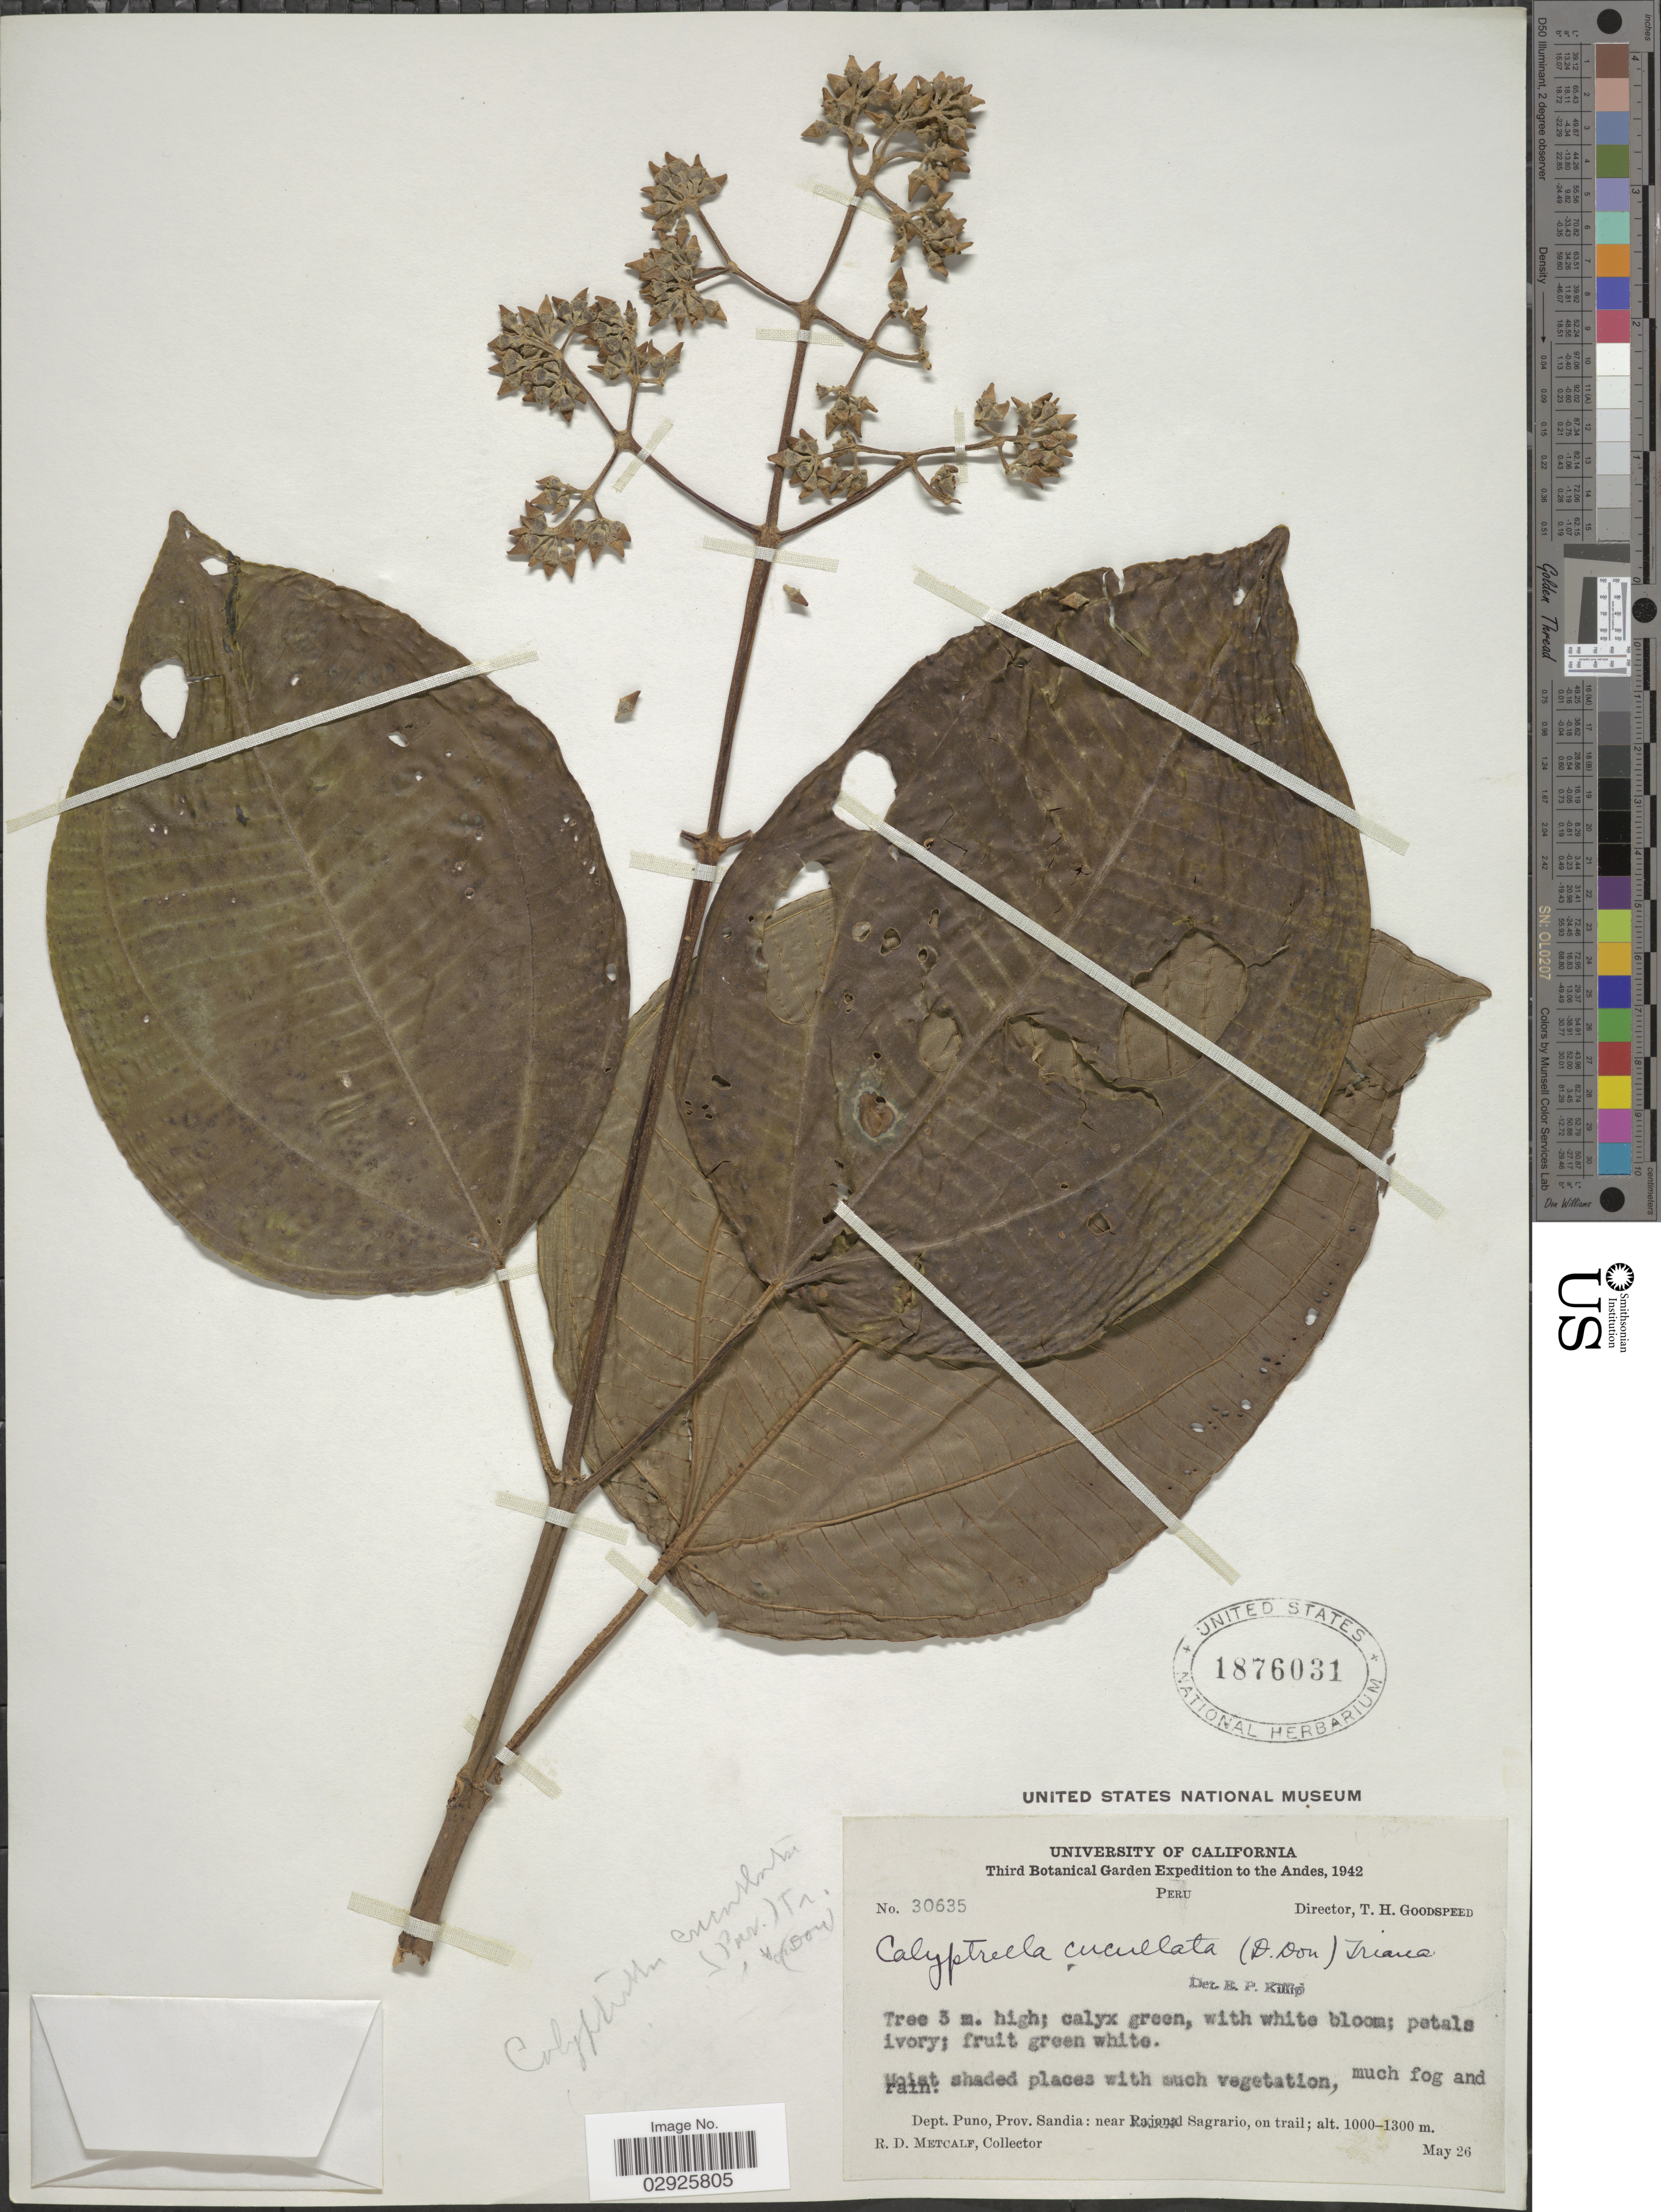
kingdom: Plantae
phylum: Tracheophyta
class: Magnoliopsida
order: Myrtales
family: Melastomataceae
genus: Graffenrieda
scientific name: Graffenrieda cucullata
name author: (Triana) L.O. Williams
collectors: R. D. Metcalf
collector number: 30635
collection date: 1942-05-26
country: Peru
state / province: Puno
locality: Andes. Dept. Puno, Prov. Sandia: near Sagrario, on trail.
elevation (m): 1000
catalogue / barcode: US 1876031